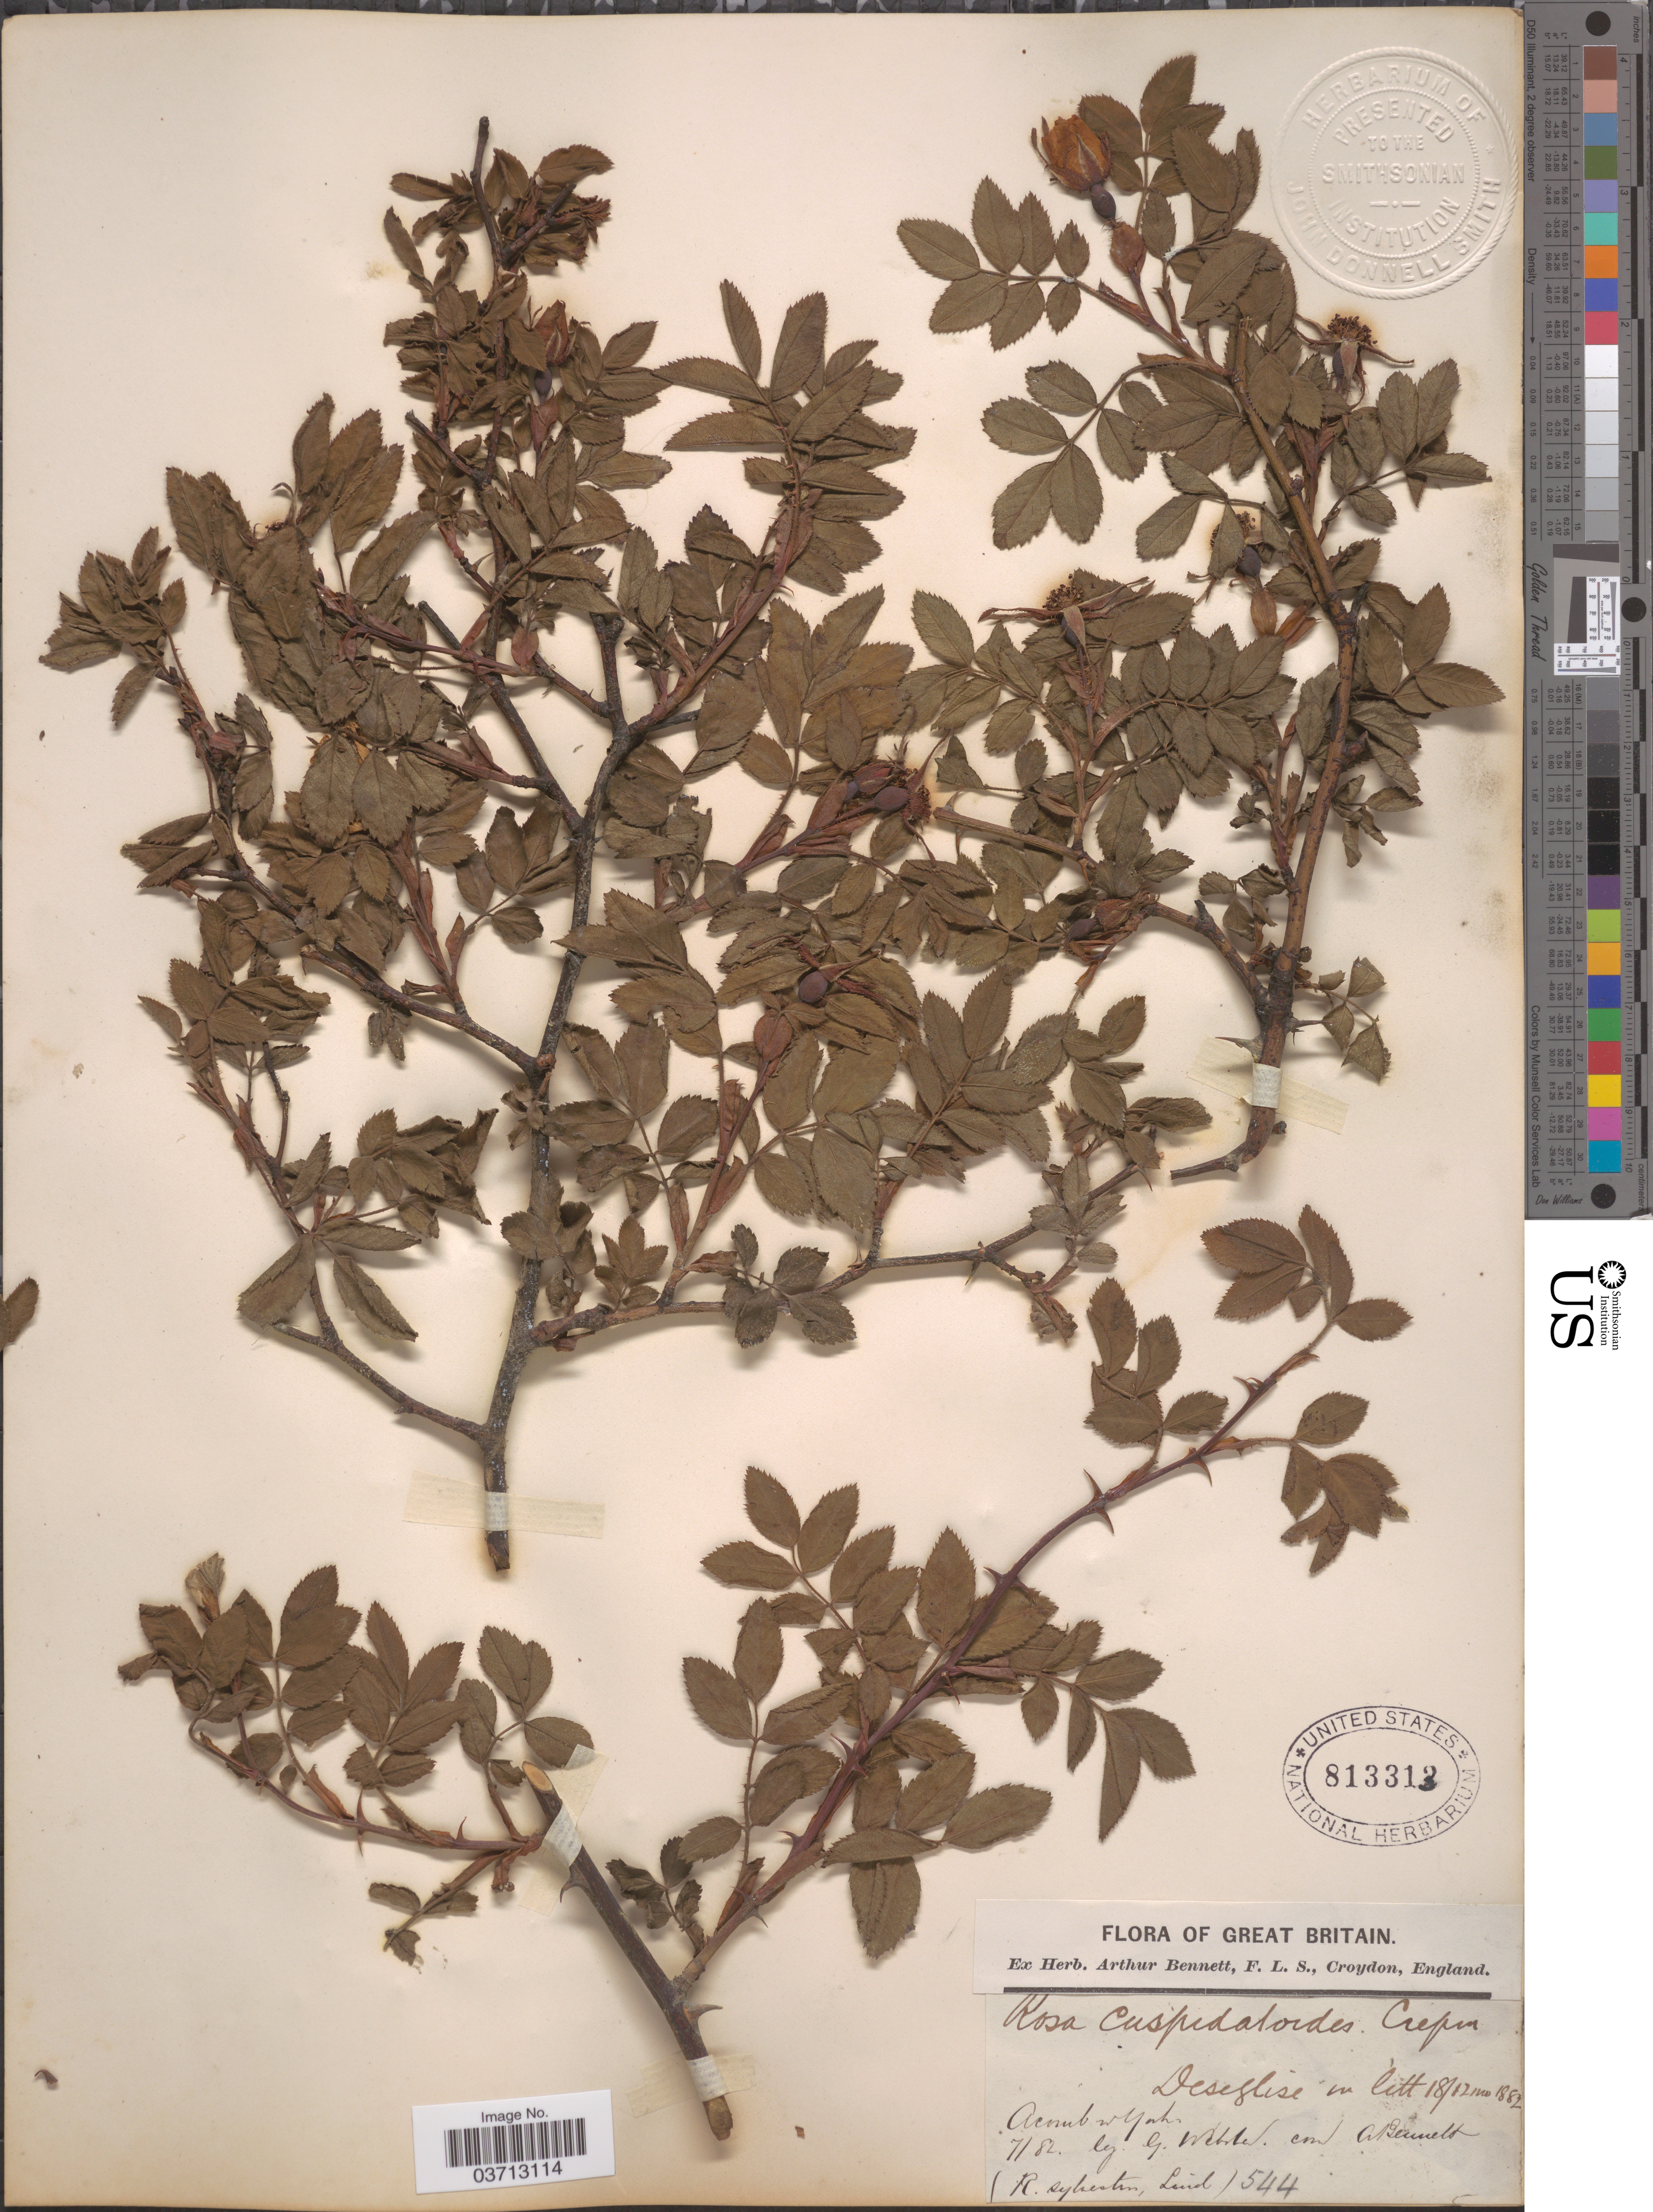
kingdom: Plantae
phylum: Tracheophyta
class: Magnoliopsida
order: Rosales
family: Rosaceae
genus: Rosa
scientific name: Rosa cuspidatoides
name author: Crép.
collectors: G. Webster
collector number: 544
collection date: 1882-12-18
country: United Kingdom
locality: Great Britain. Acomb W York.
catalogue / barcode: US 813313